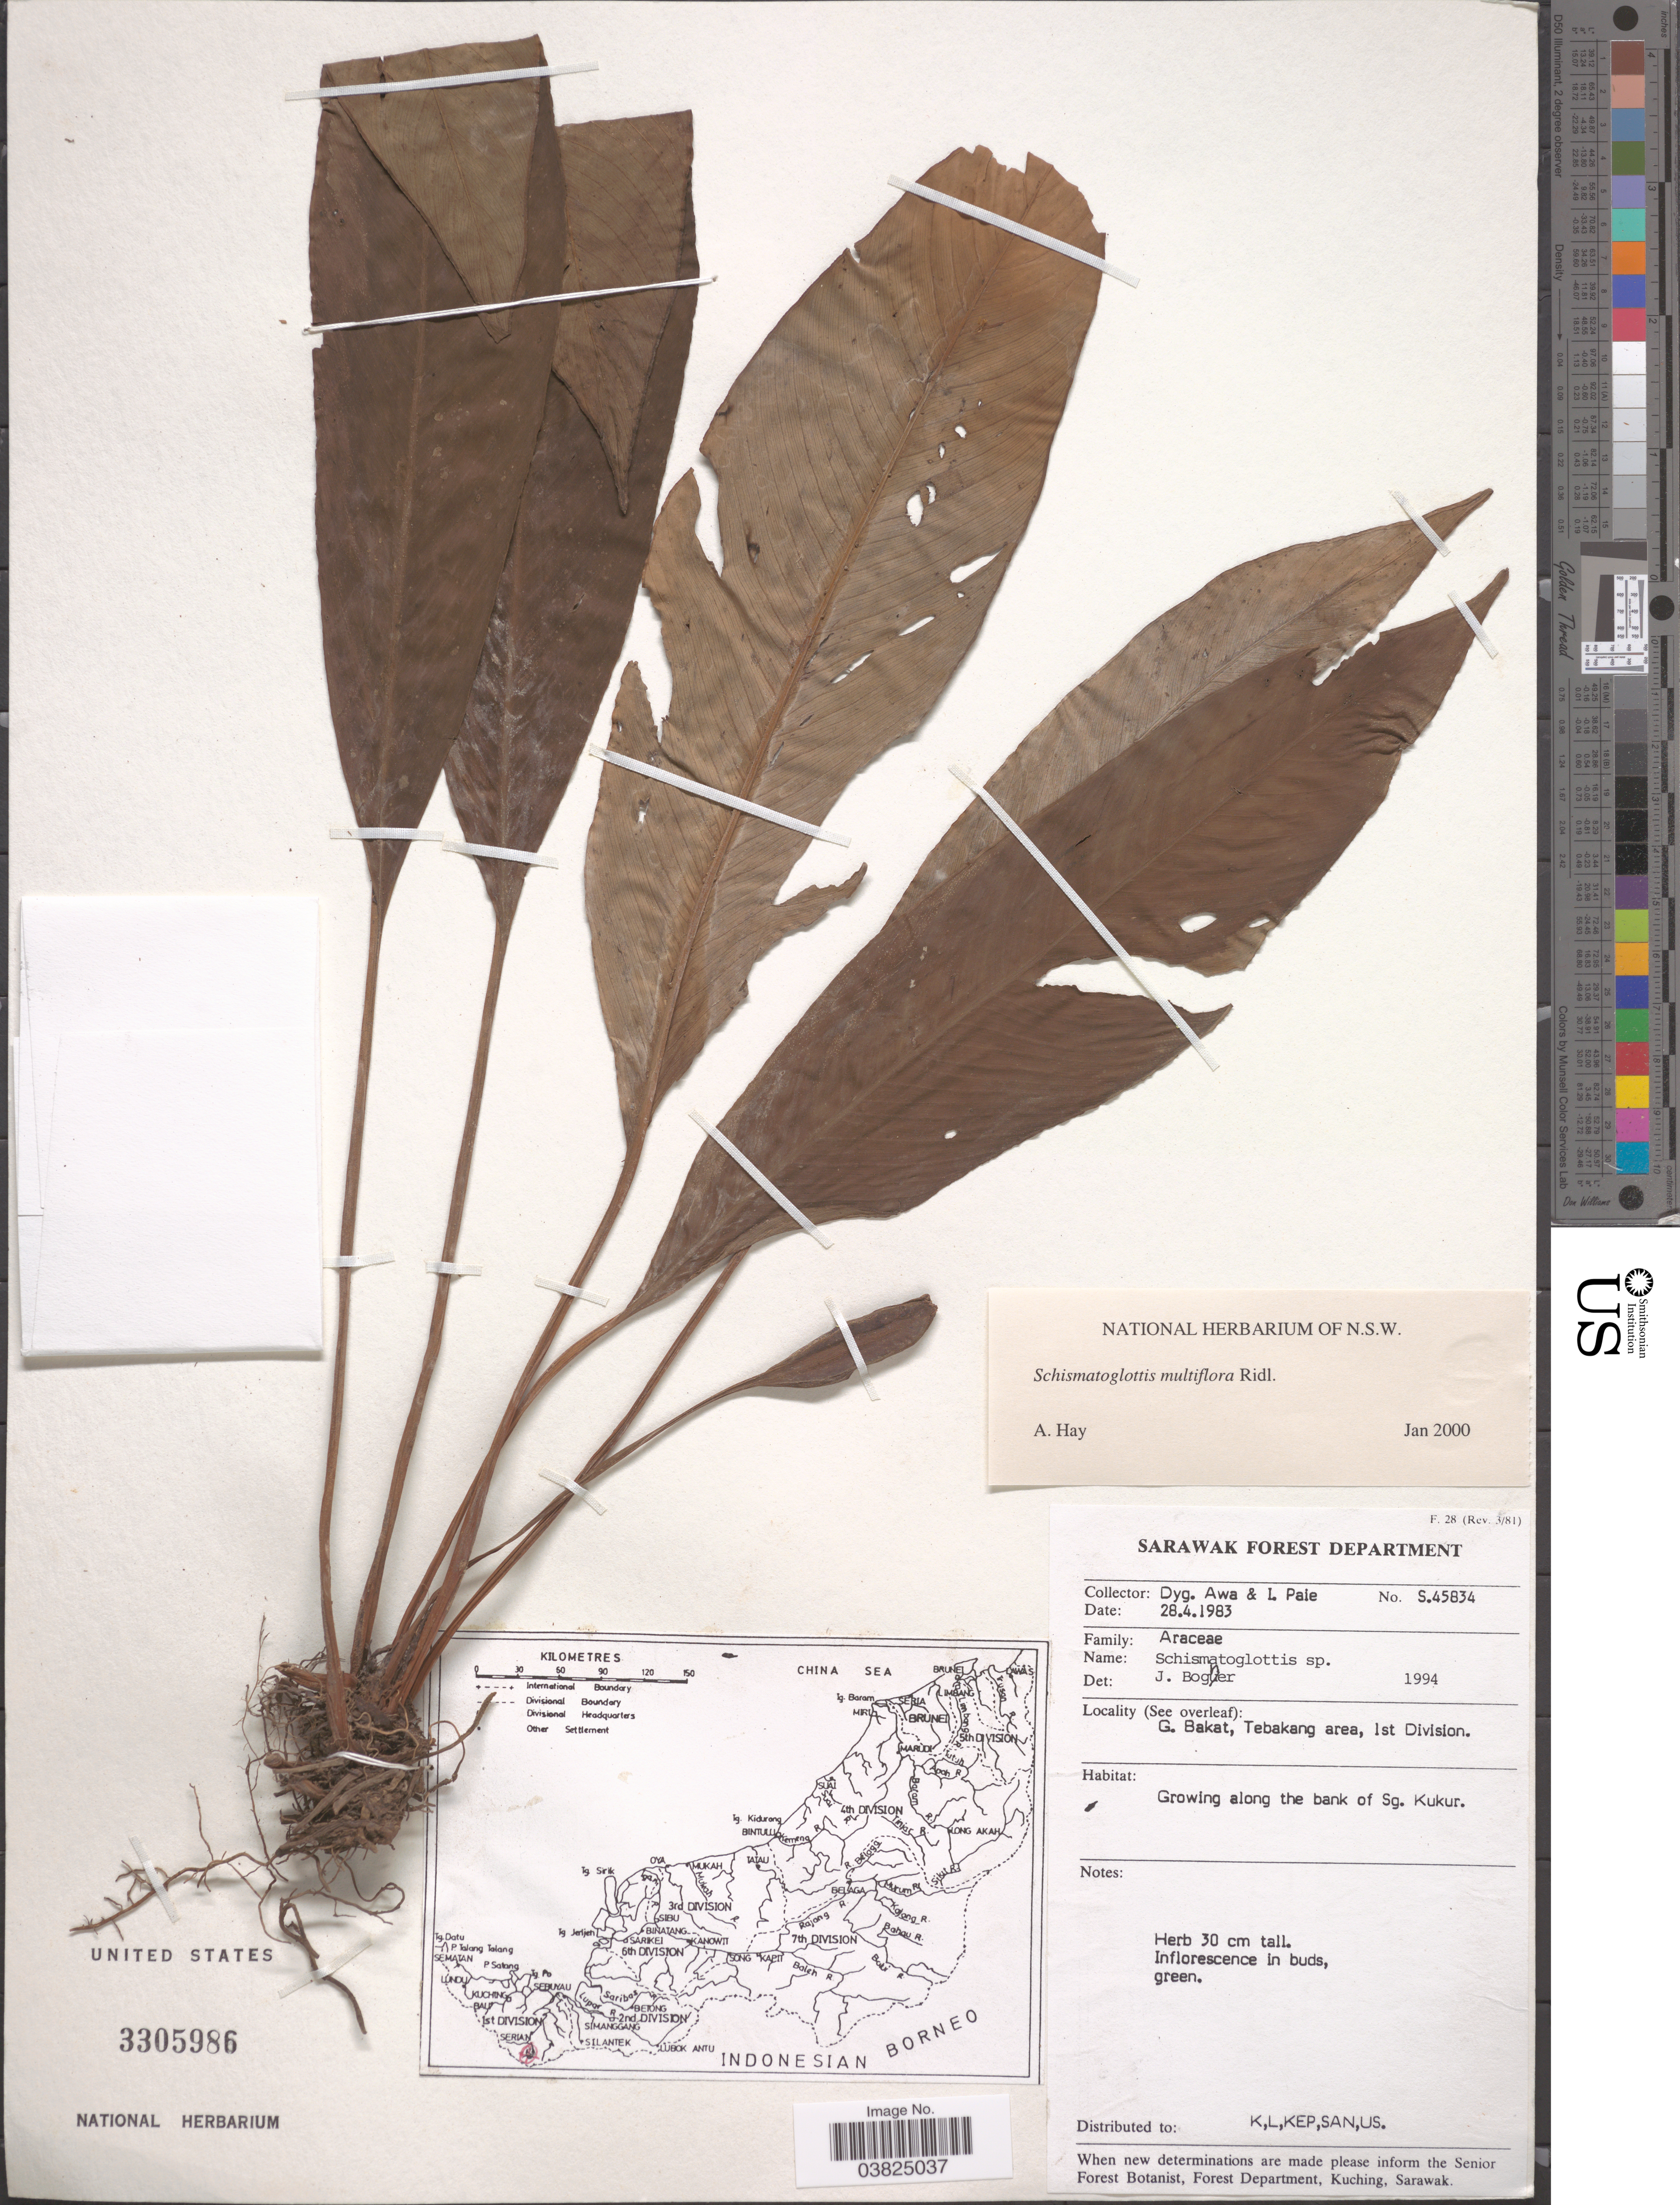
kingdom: Plantae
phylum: Tracheophyta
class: Liliopsida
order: Alismatales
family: Araceae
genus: Schismatoglottis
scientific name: Schismatoglottis multiflora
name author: Ridl.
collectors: D. Awa & I. bin Paie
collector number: S.45834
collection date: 1983-04-28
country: Malaysia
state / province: Sarawak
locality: G. Bakat, Tebakang area, 1st Division. Growing along the bank of Sg. Kukur.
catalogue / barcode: US 3305986